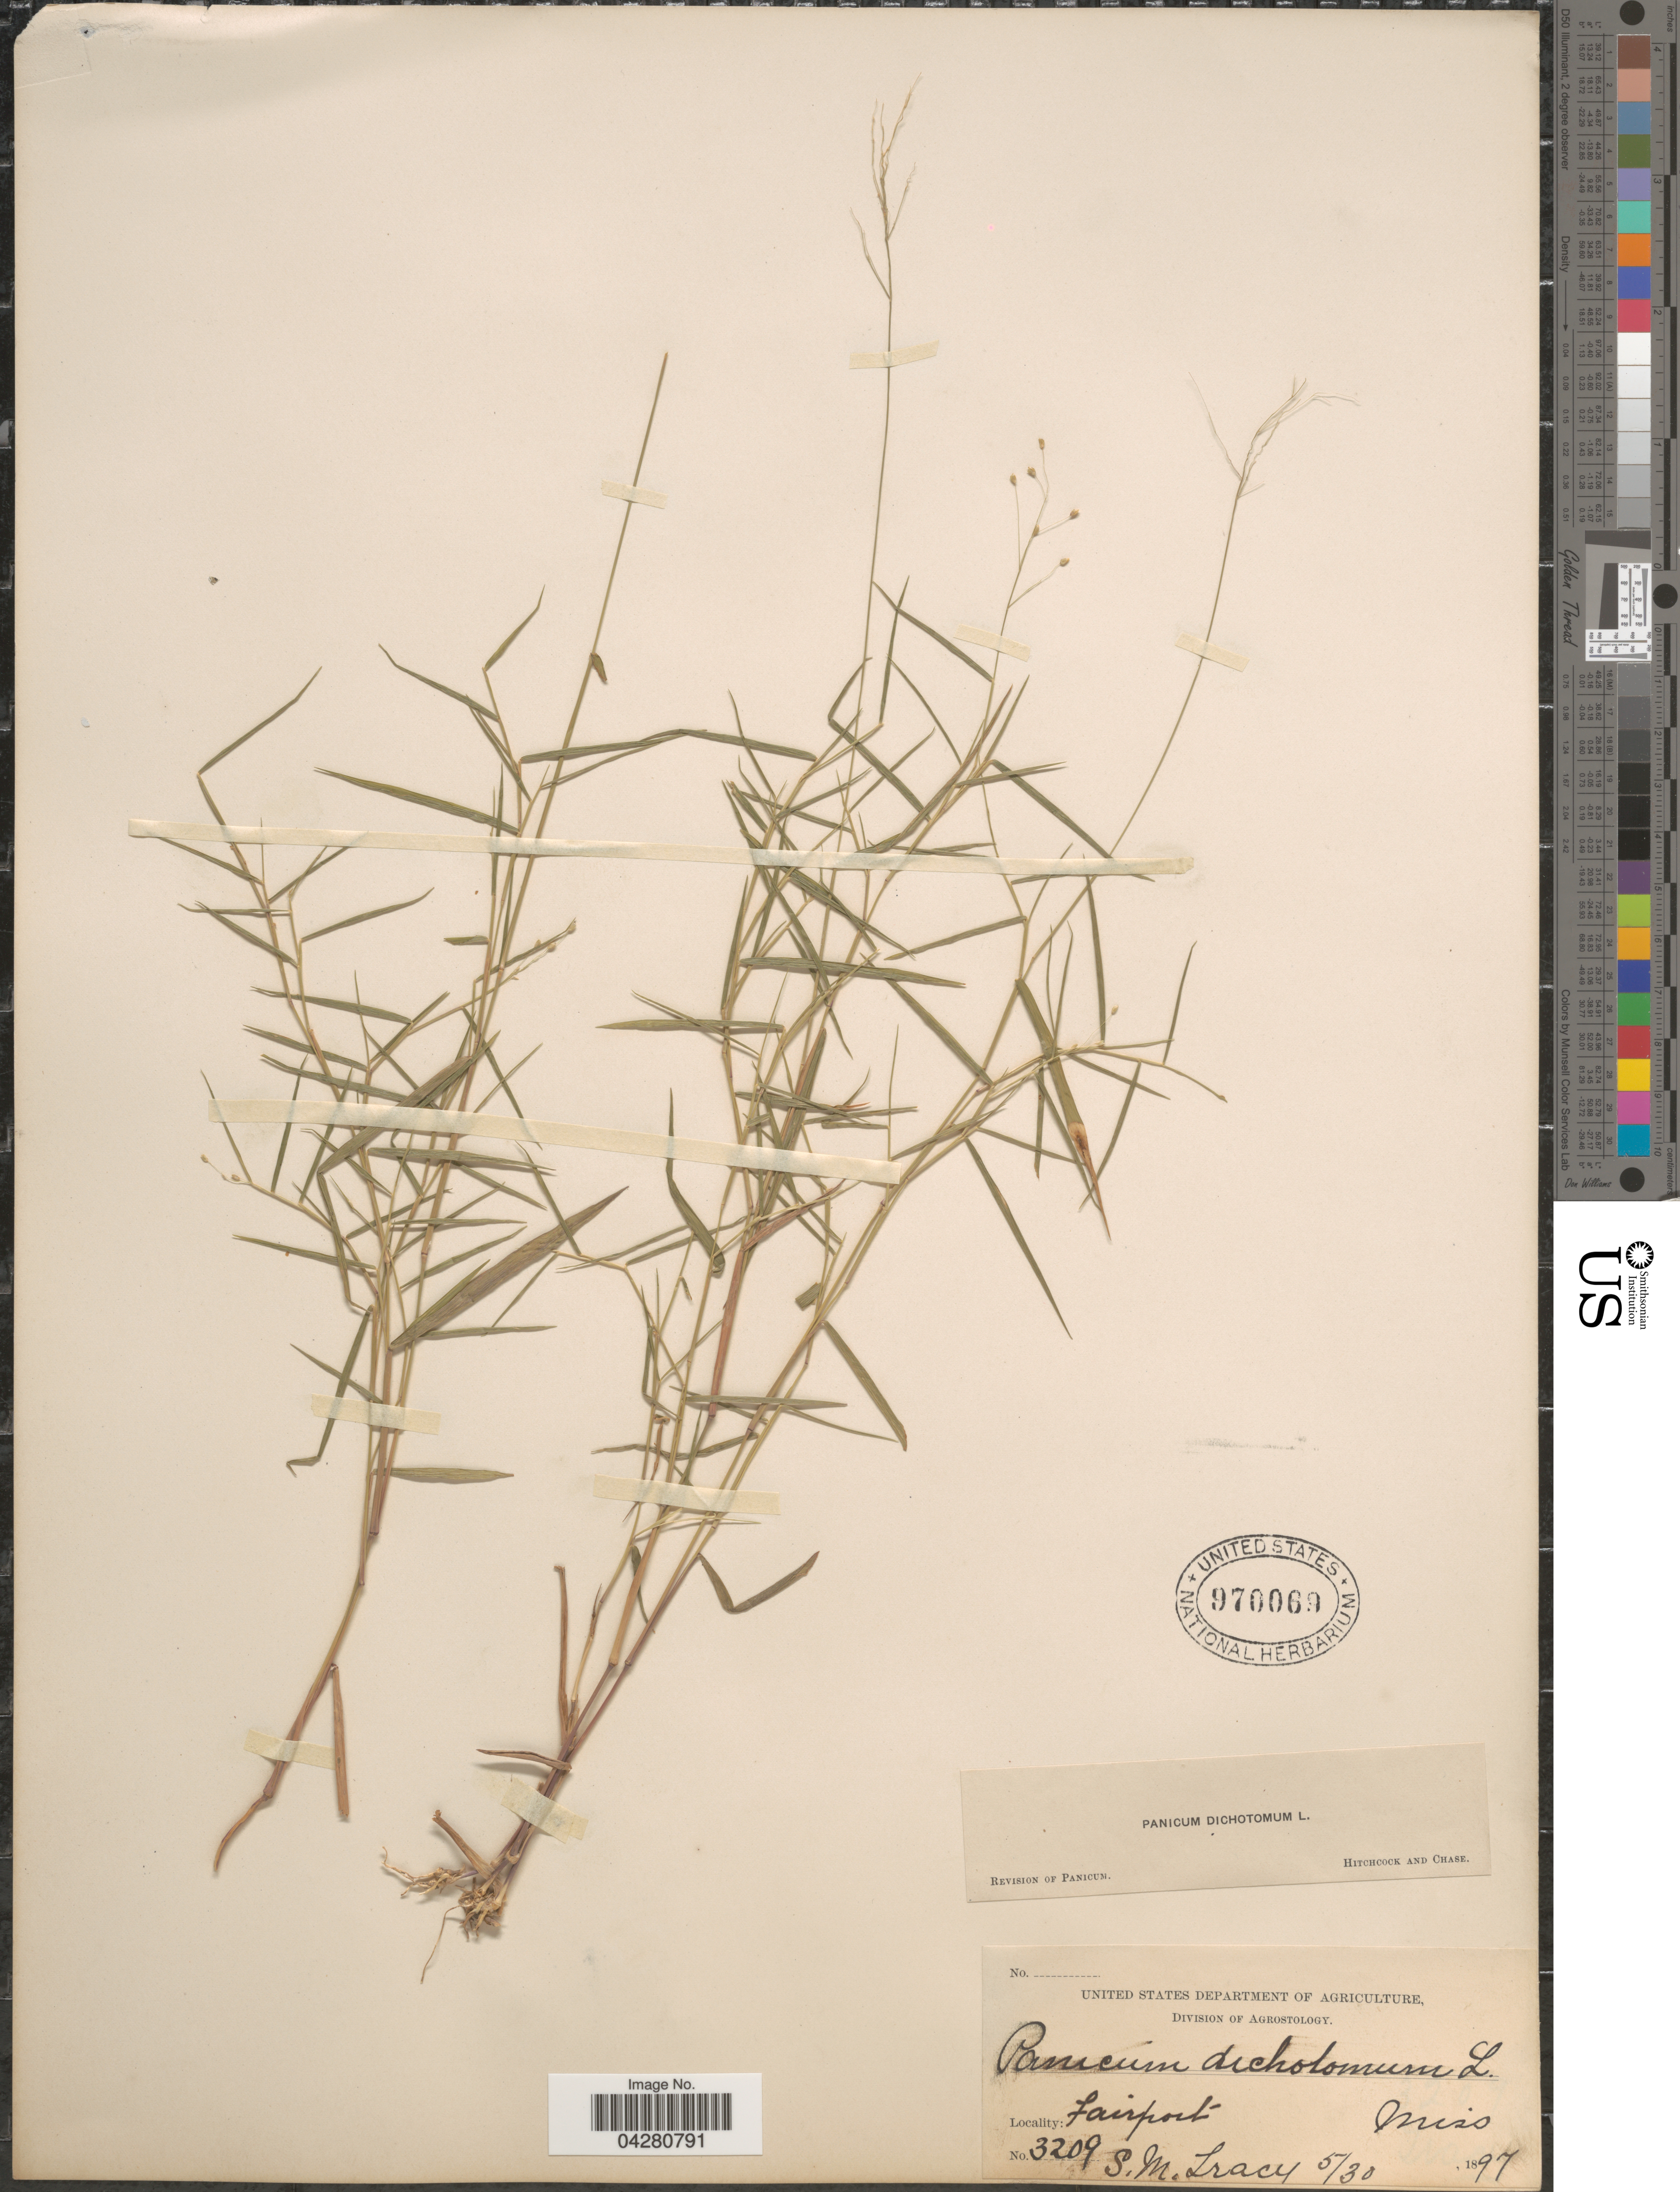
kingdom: Plantae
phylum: Tracheophyta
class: Liliopsida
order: Poales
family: Poaceae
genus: Dichanthelium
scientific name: Dichanthelium dichotomum var. dichotomum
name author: (L.) Gould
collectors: S. M. Tracy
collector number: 3209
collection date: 1897-05-30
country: United States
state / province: Mississippi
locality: Fairport.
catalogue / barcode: US 970069